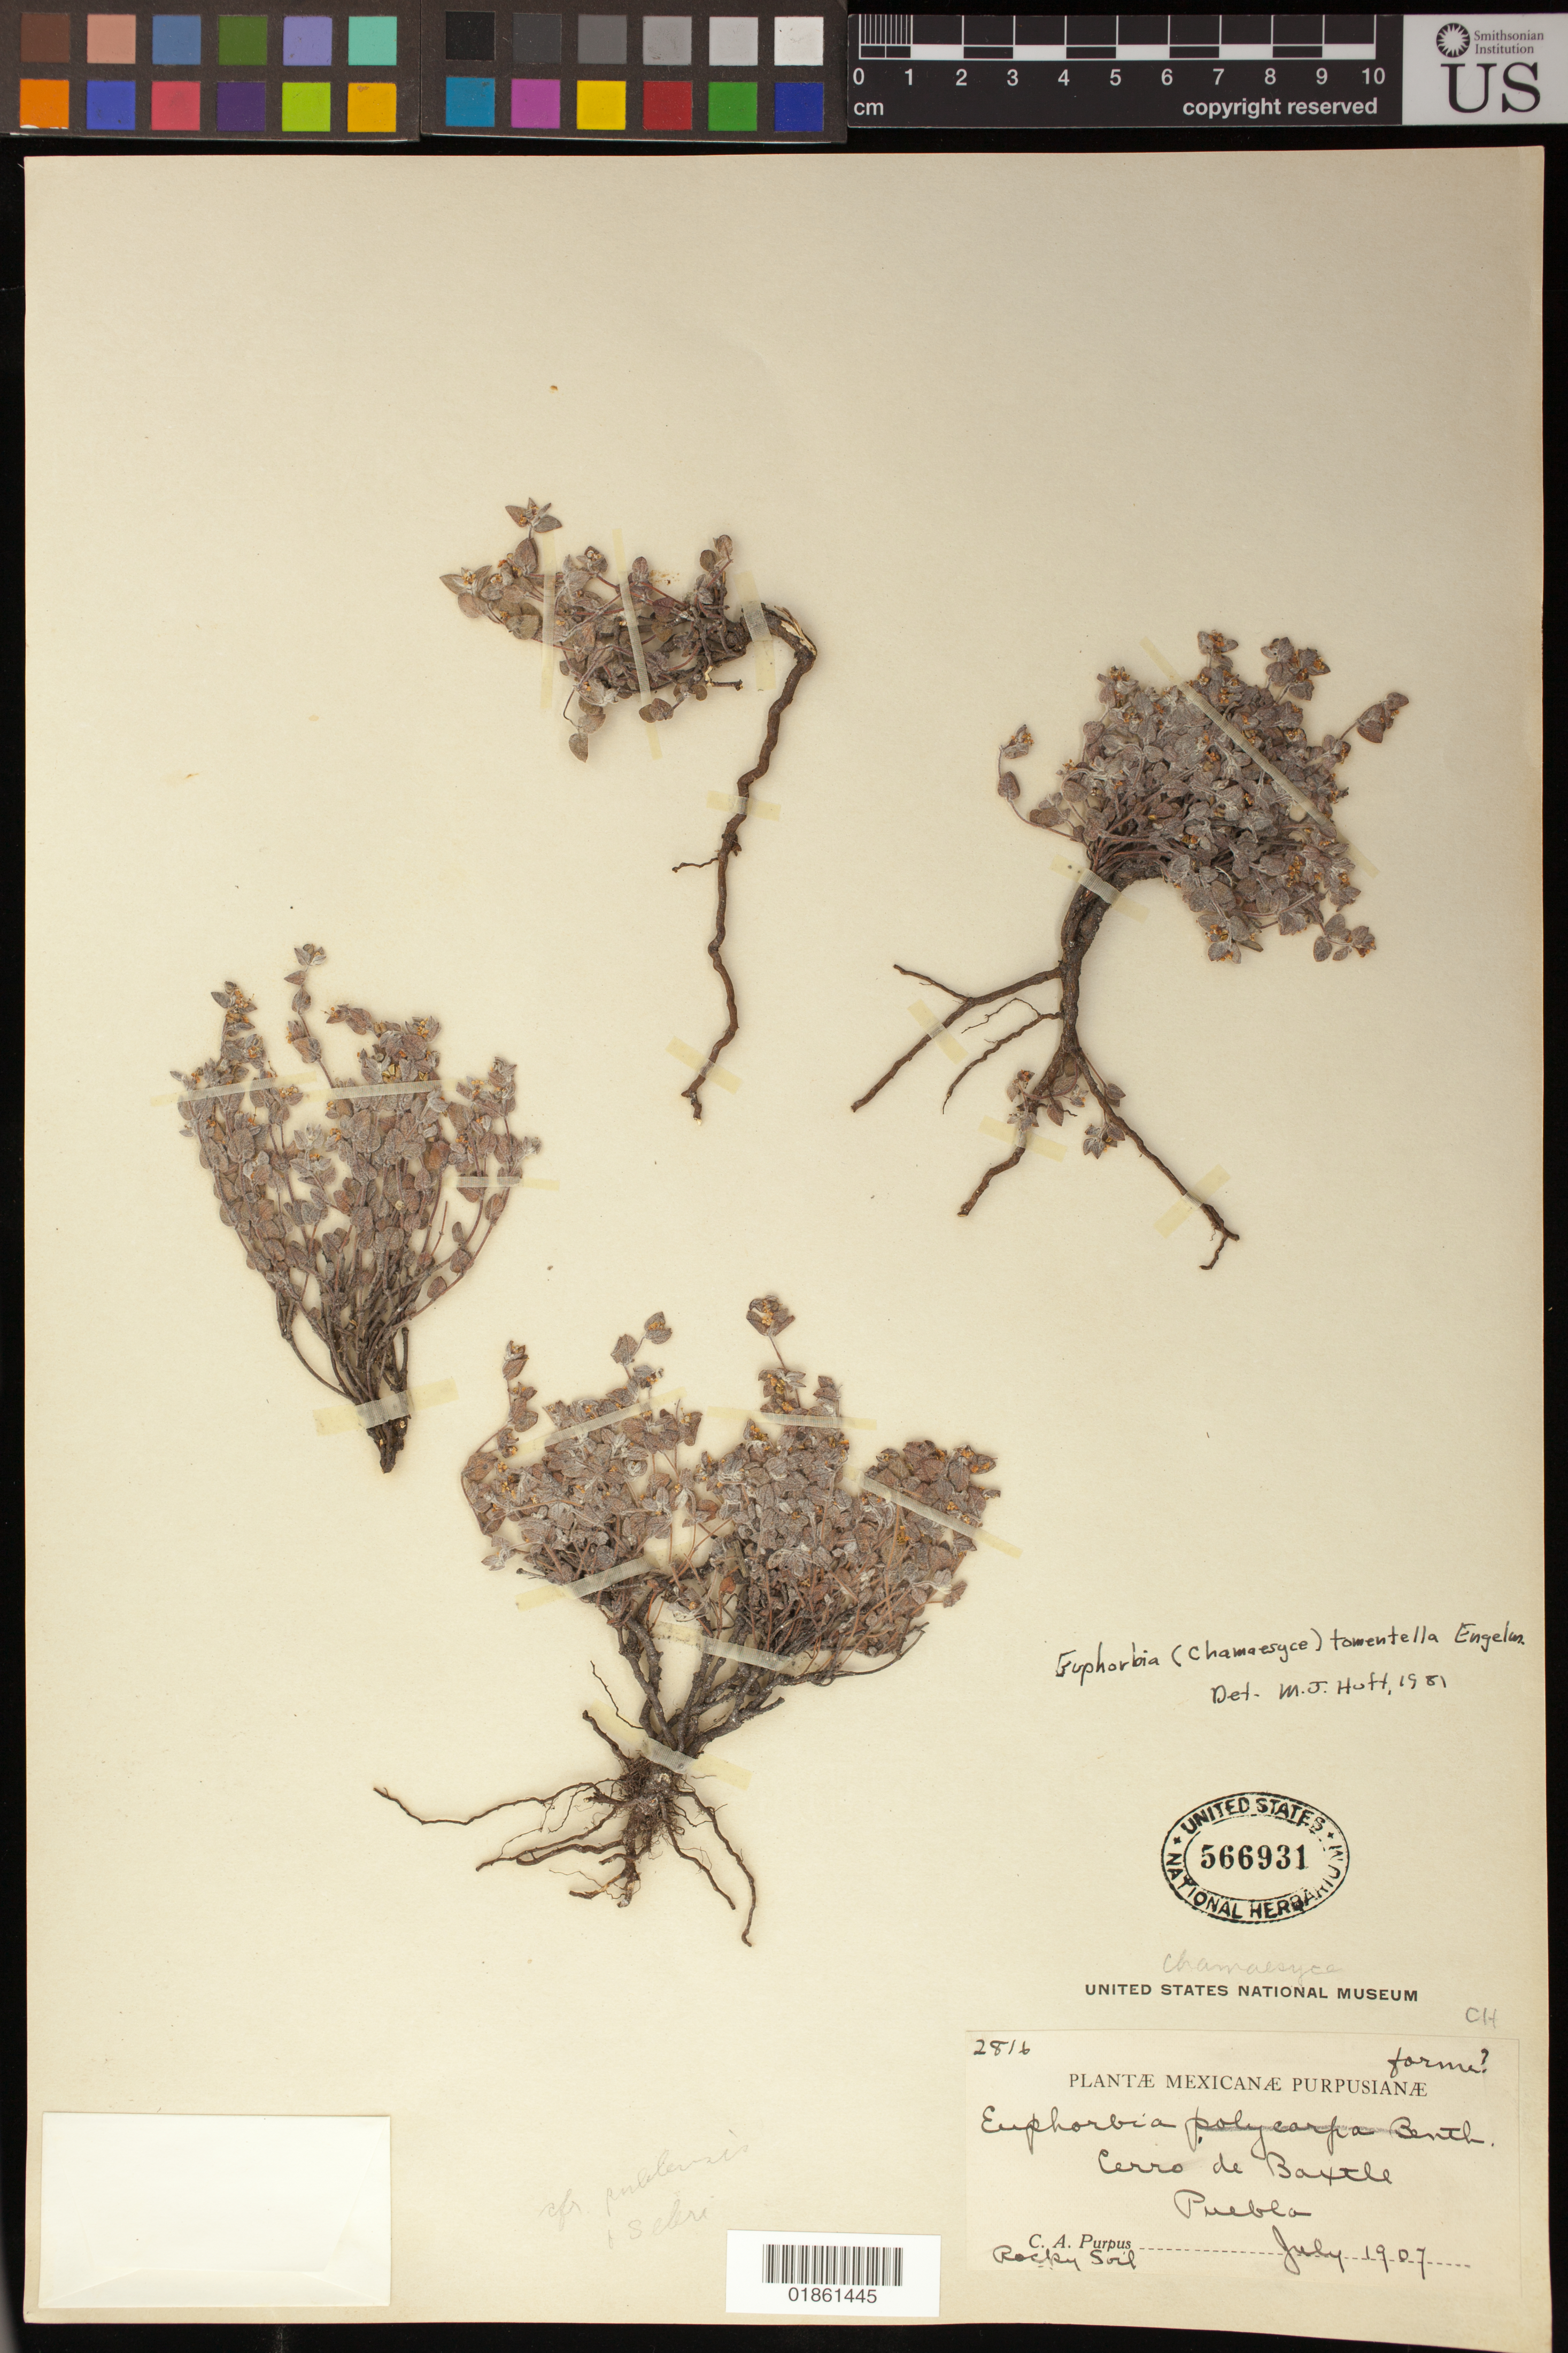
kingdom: Plantae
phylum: Tracheophyta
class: Magnoliopsida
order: Malpighiales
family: Euphorbiaceae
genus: Euphorbia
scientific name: Euphorbia tomentella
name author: Zipp. ex Span.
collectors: C. A. Purpus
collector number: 2816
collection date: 1907-07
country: Mexico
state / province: Puebla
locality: Cerro de Baxtle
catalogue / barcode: US 566931